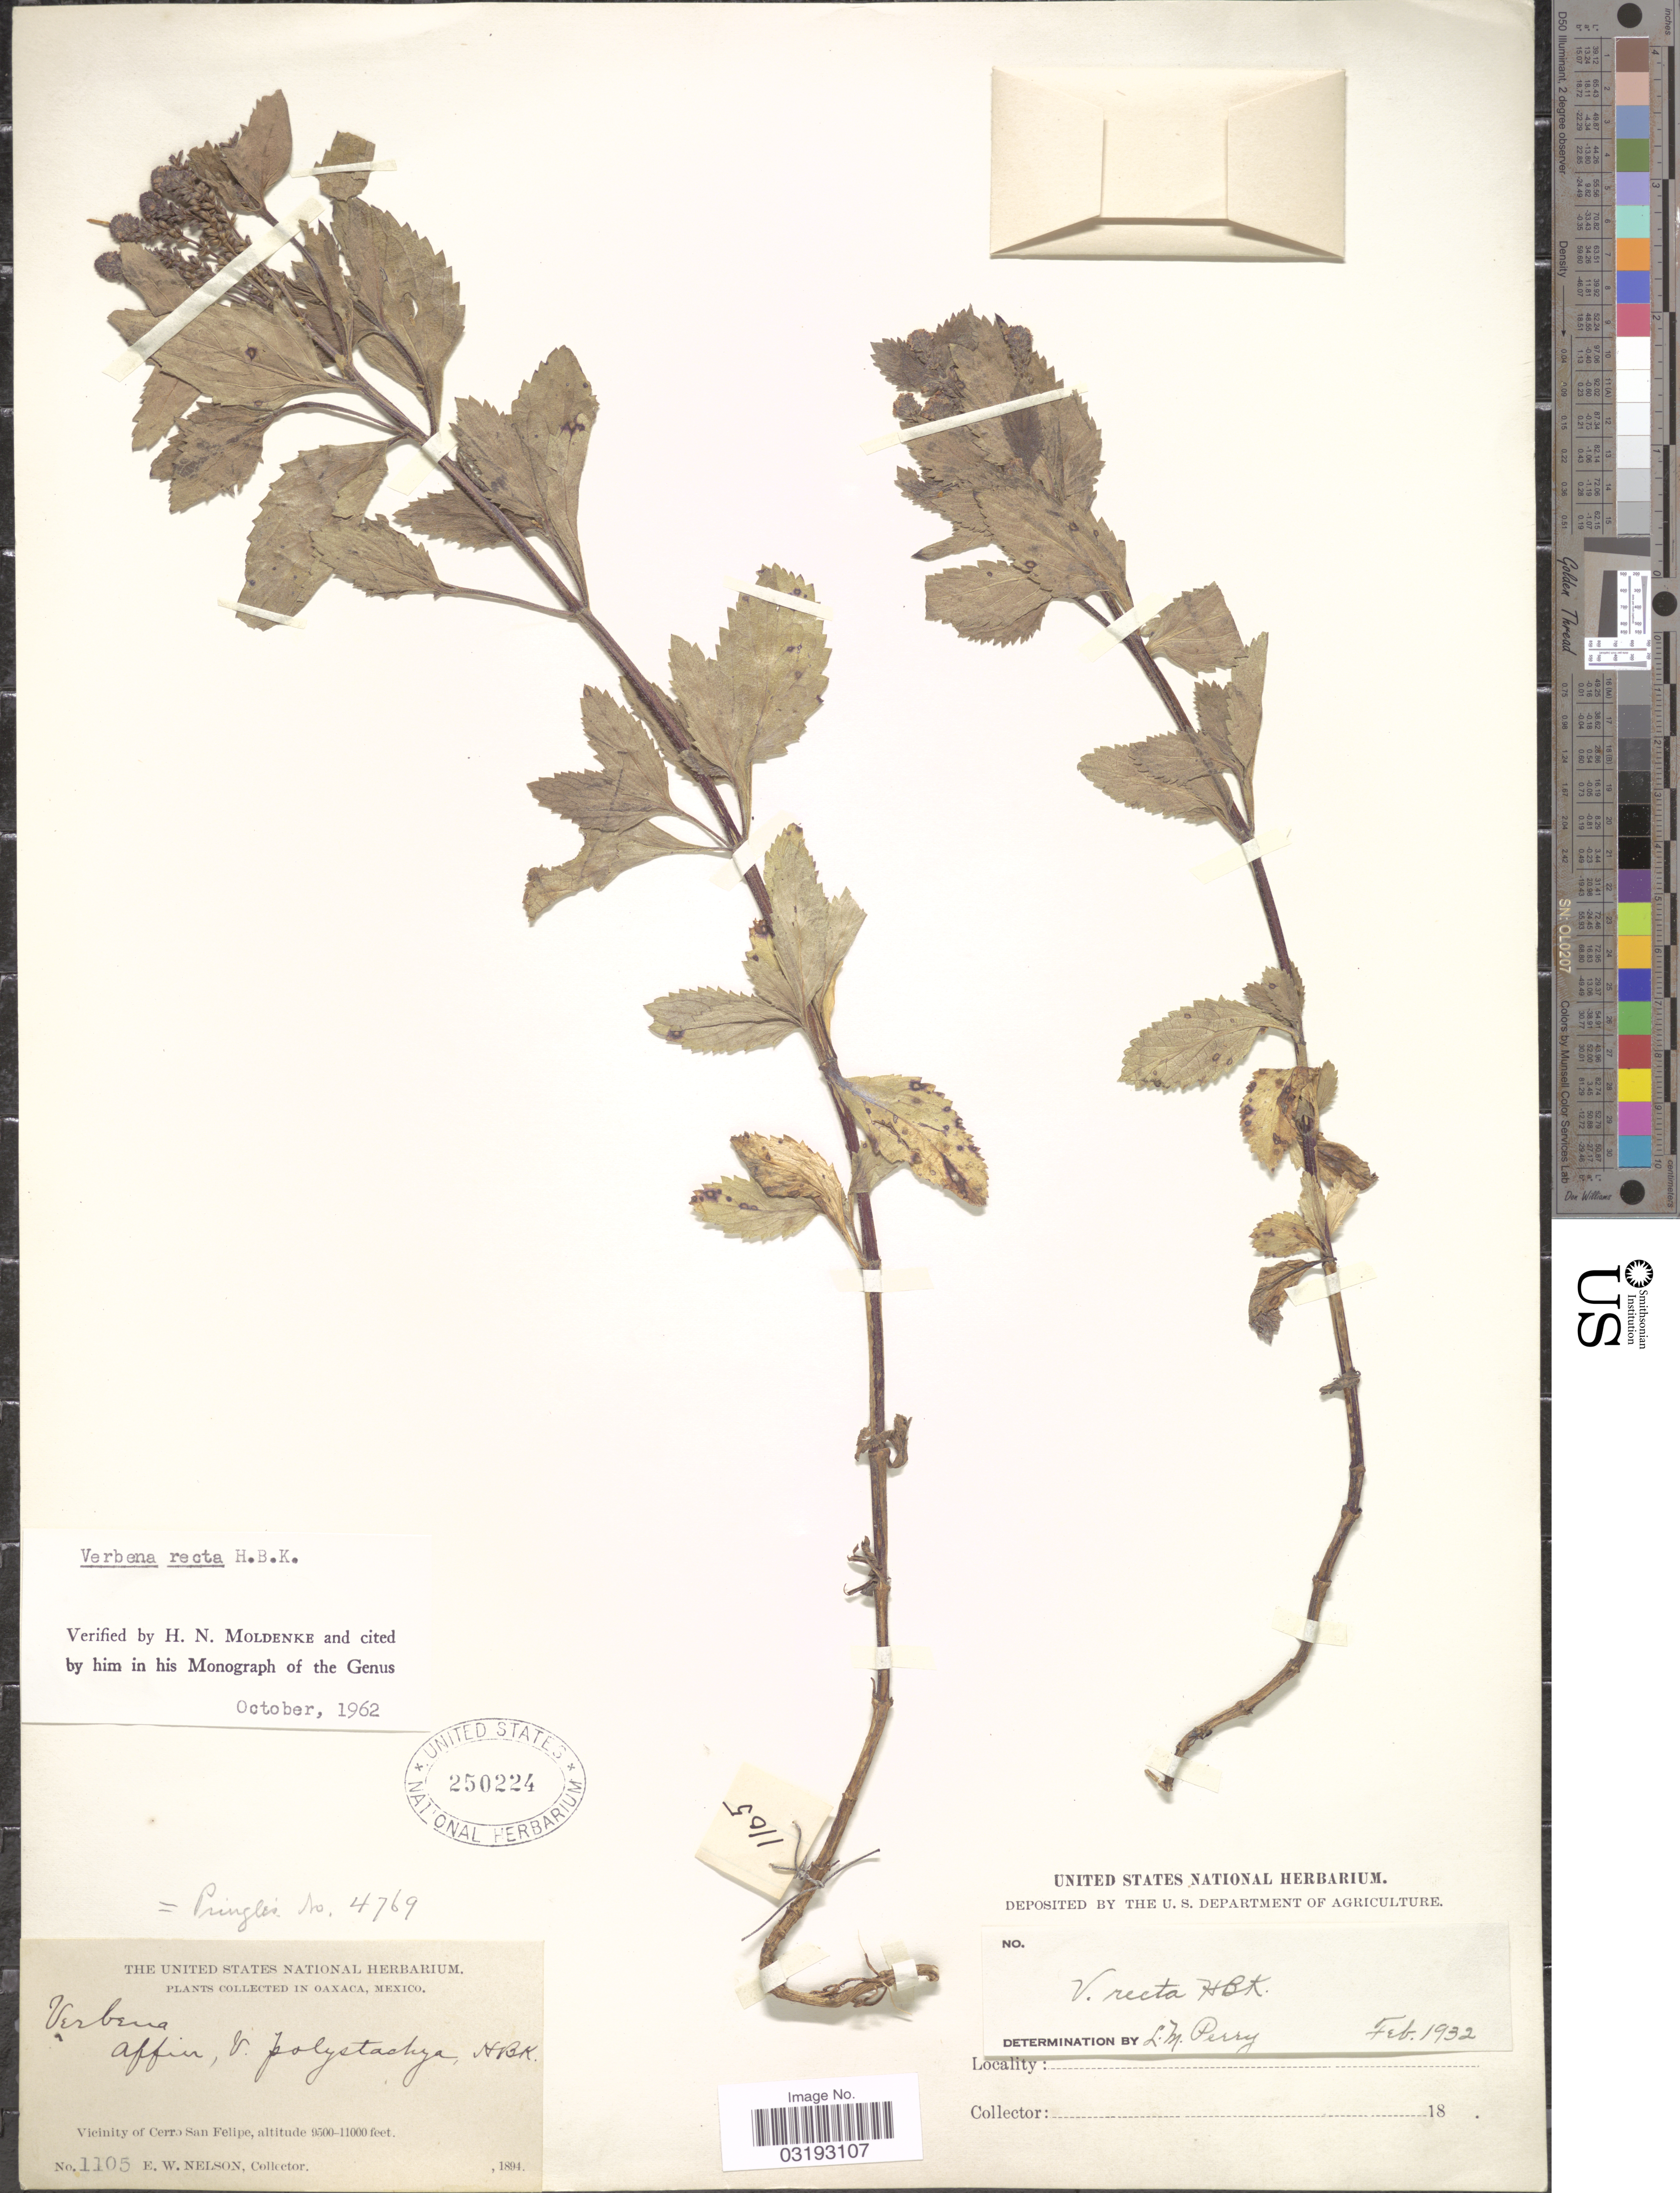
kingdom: Plantae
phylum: Tracheophyta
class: Magnoliopsida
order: Lamiales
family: Verbenaceae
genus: Verbena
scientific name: Verbena recta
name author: Kunth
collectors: E. W. Nelson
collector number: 1105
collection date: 1894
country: Mexico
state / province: Oaxaca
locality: Vicinity of Cerro San Felipe.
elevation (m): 2896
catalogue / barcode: US 250224